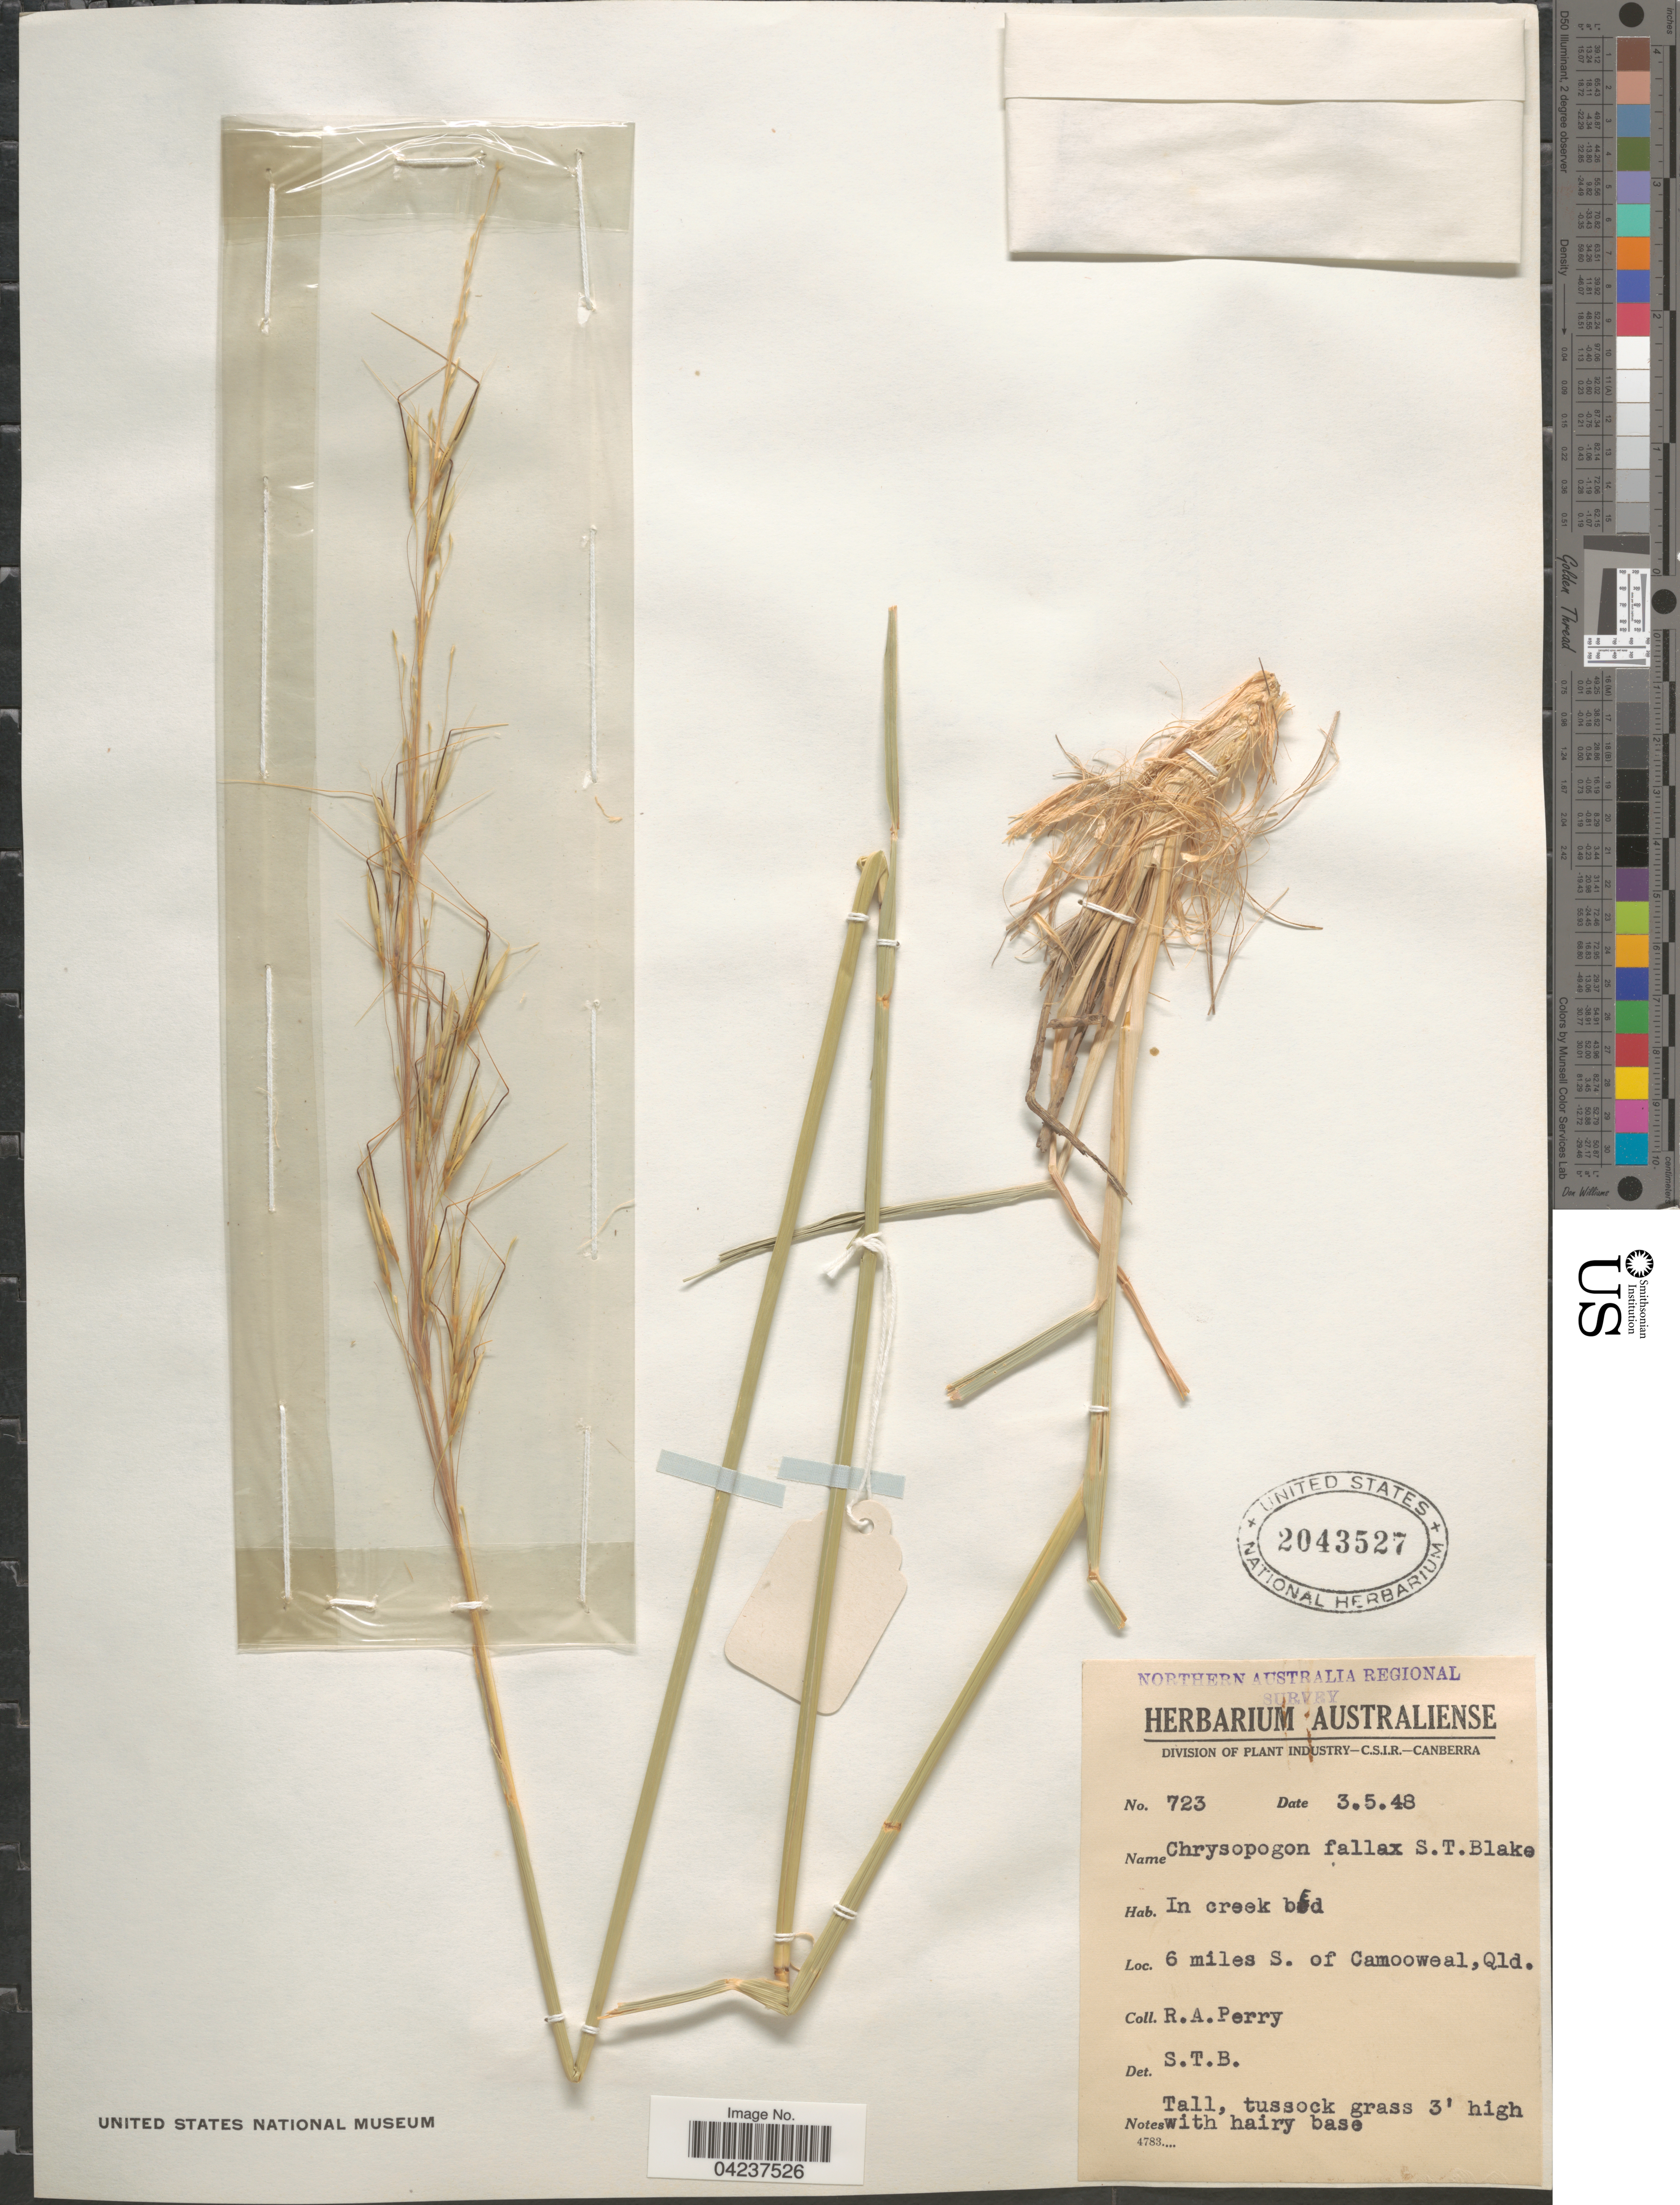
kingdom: Plantae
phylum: Tracheophyta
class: Liliopsida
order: Poales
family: Poaceae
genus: Chrysopogon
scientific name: Chrysopogon fallax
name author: S.T. Blake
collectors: Perry, R. A.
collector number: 723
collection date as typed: Transcribed d/m/y: 3/5/48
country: Australia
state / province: Queensland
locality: Northern Australia Regional Survey. 6 miles S. of Camooweal,Qld.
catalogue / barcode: US 2043527